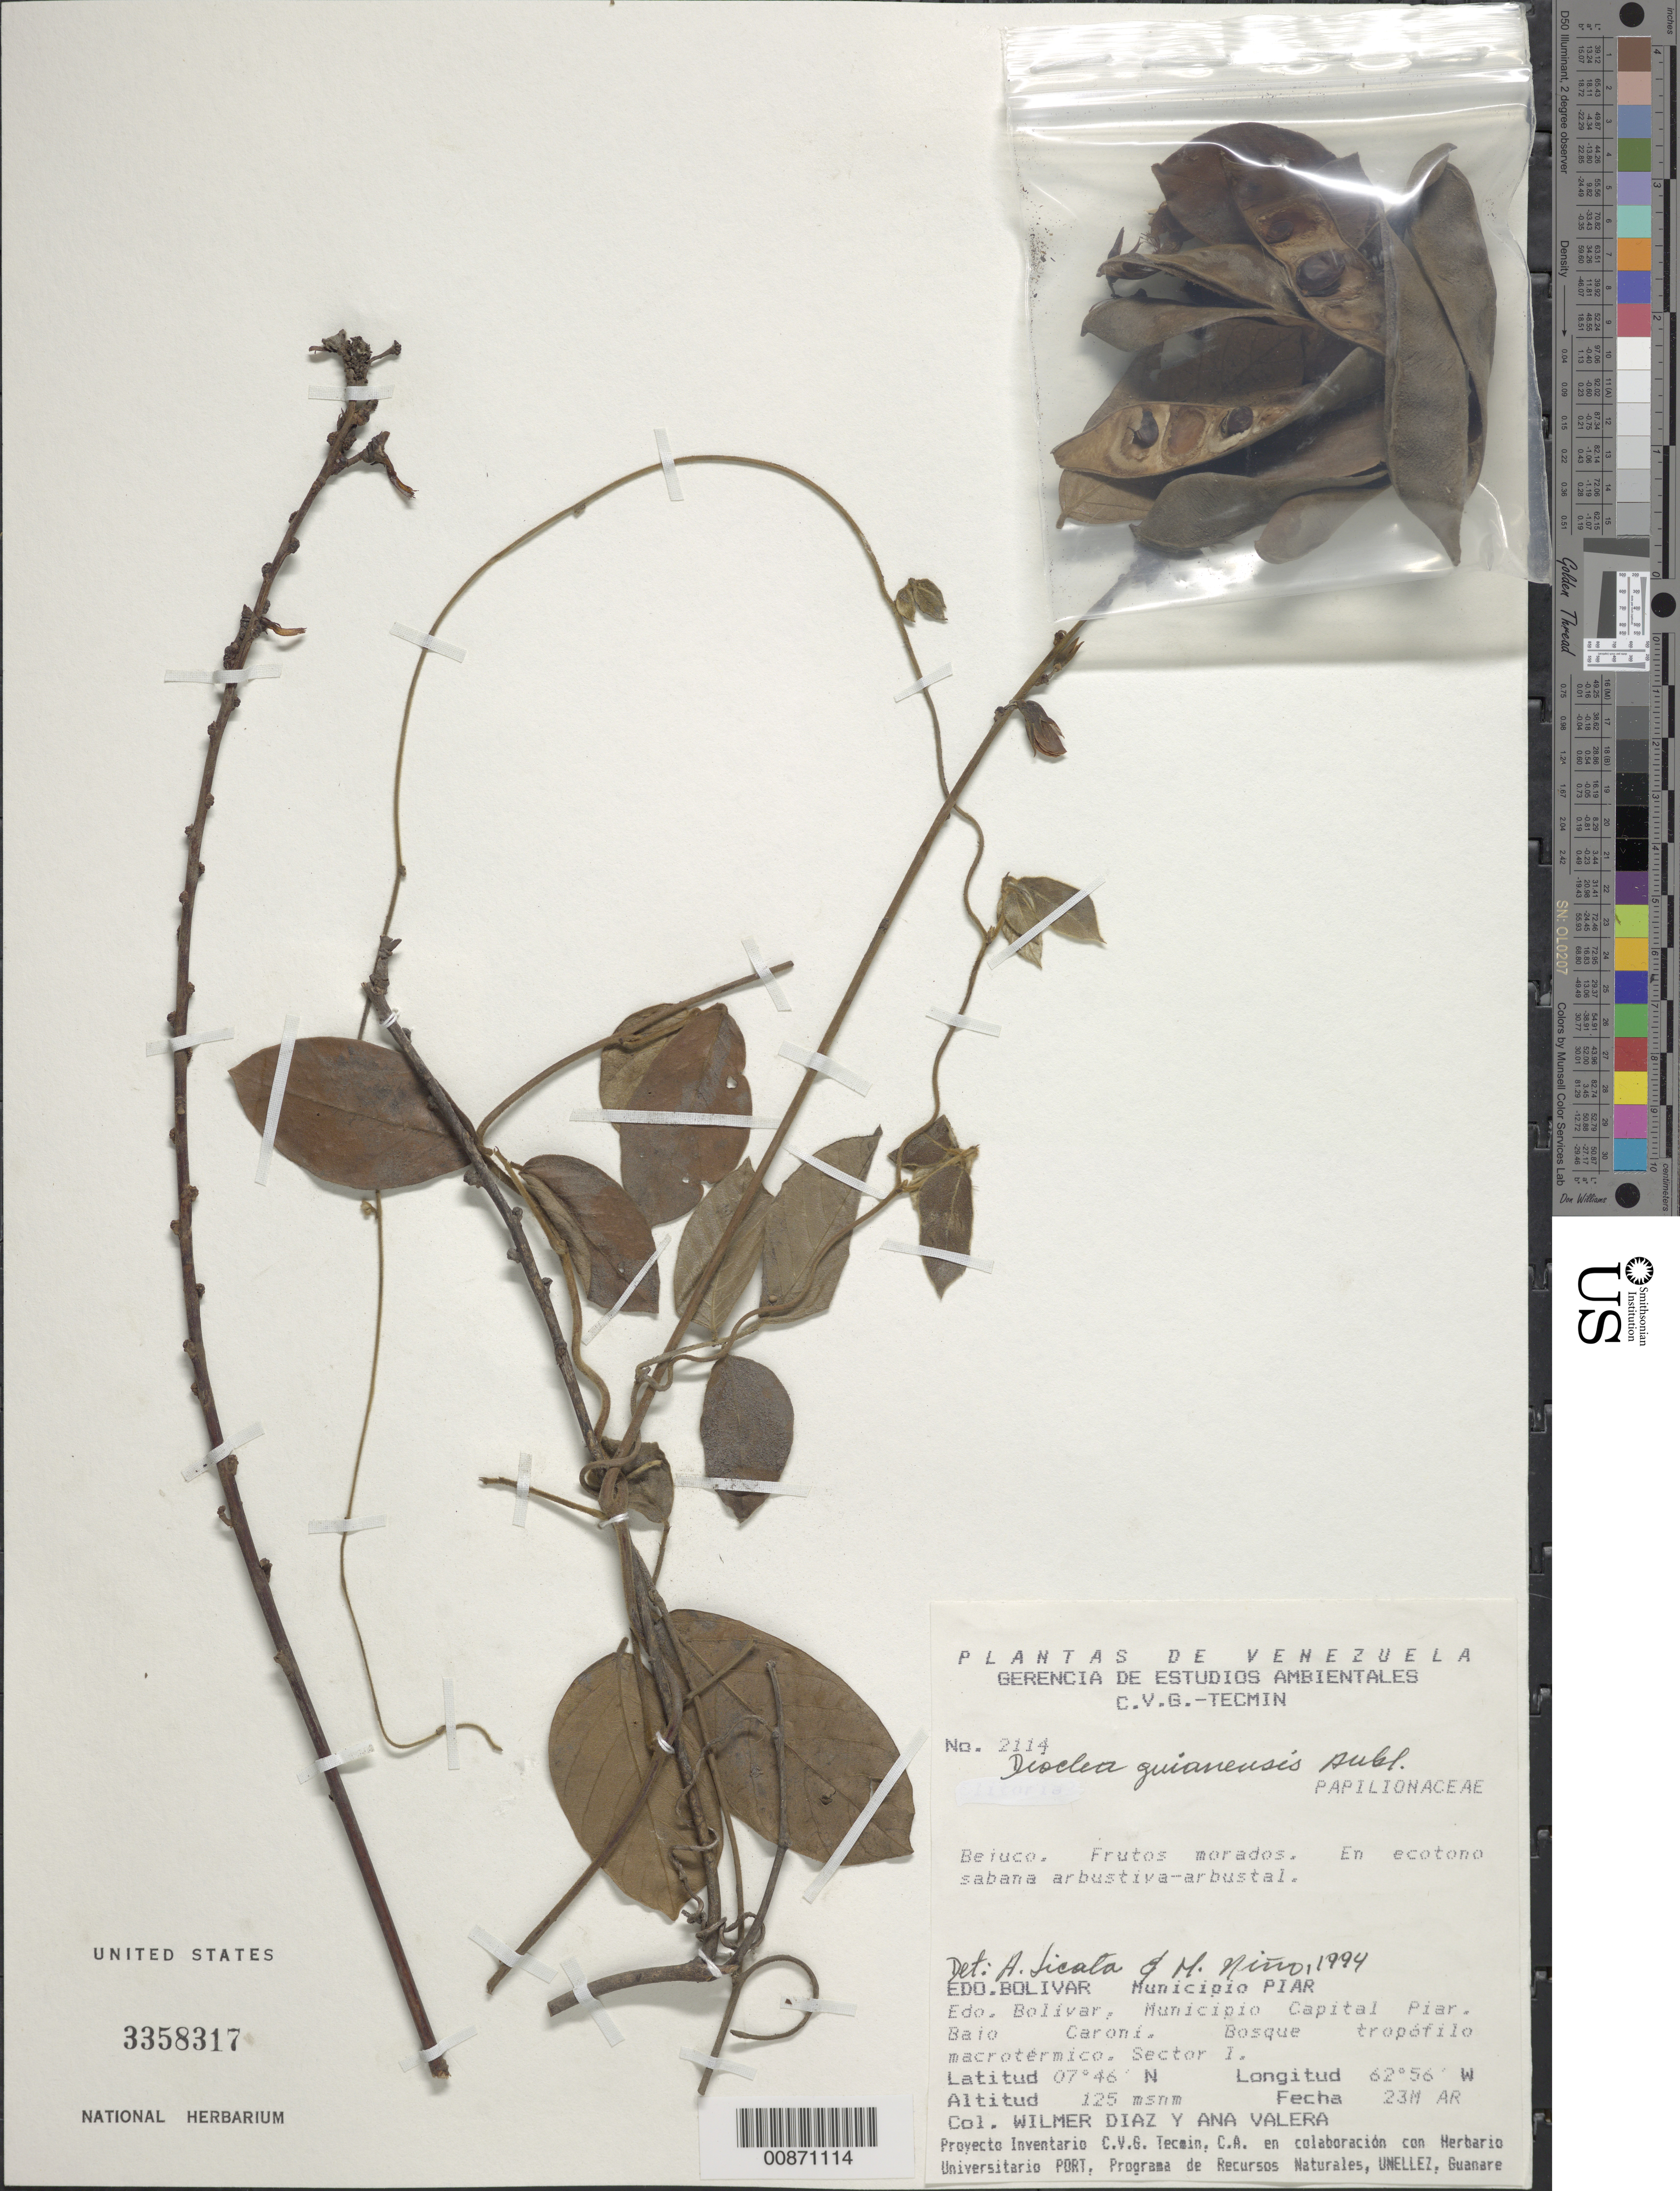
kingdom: Plantae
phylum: Tracheophyta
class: Magnoliopsida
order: Fabales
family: Fabaceae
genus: Dioclea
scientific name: Dioclea guianensis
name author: Benth.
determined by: Licata, A.; Niño, S. M.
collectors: W. Díaz P. & A. Valera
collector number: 2114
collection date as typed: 23-Mar-94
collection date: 1994-03-23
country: Venezuela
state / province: Bolívar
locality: Mun. Piar, Mun. Capital Piar, Bajo Caroní, Sector I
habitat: Bosque tropofilo macrotermico; en ecotono sabana arbustiva-arbustal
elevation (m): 125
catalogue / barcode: US 3358317